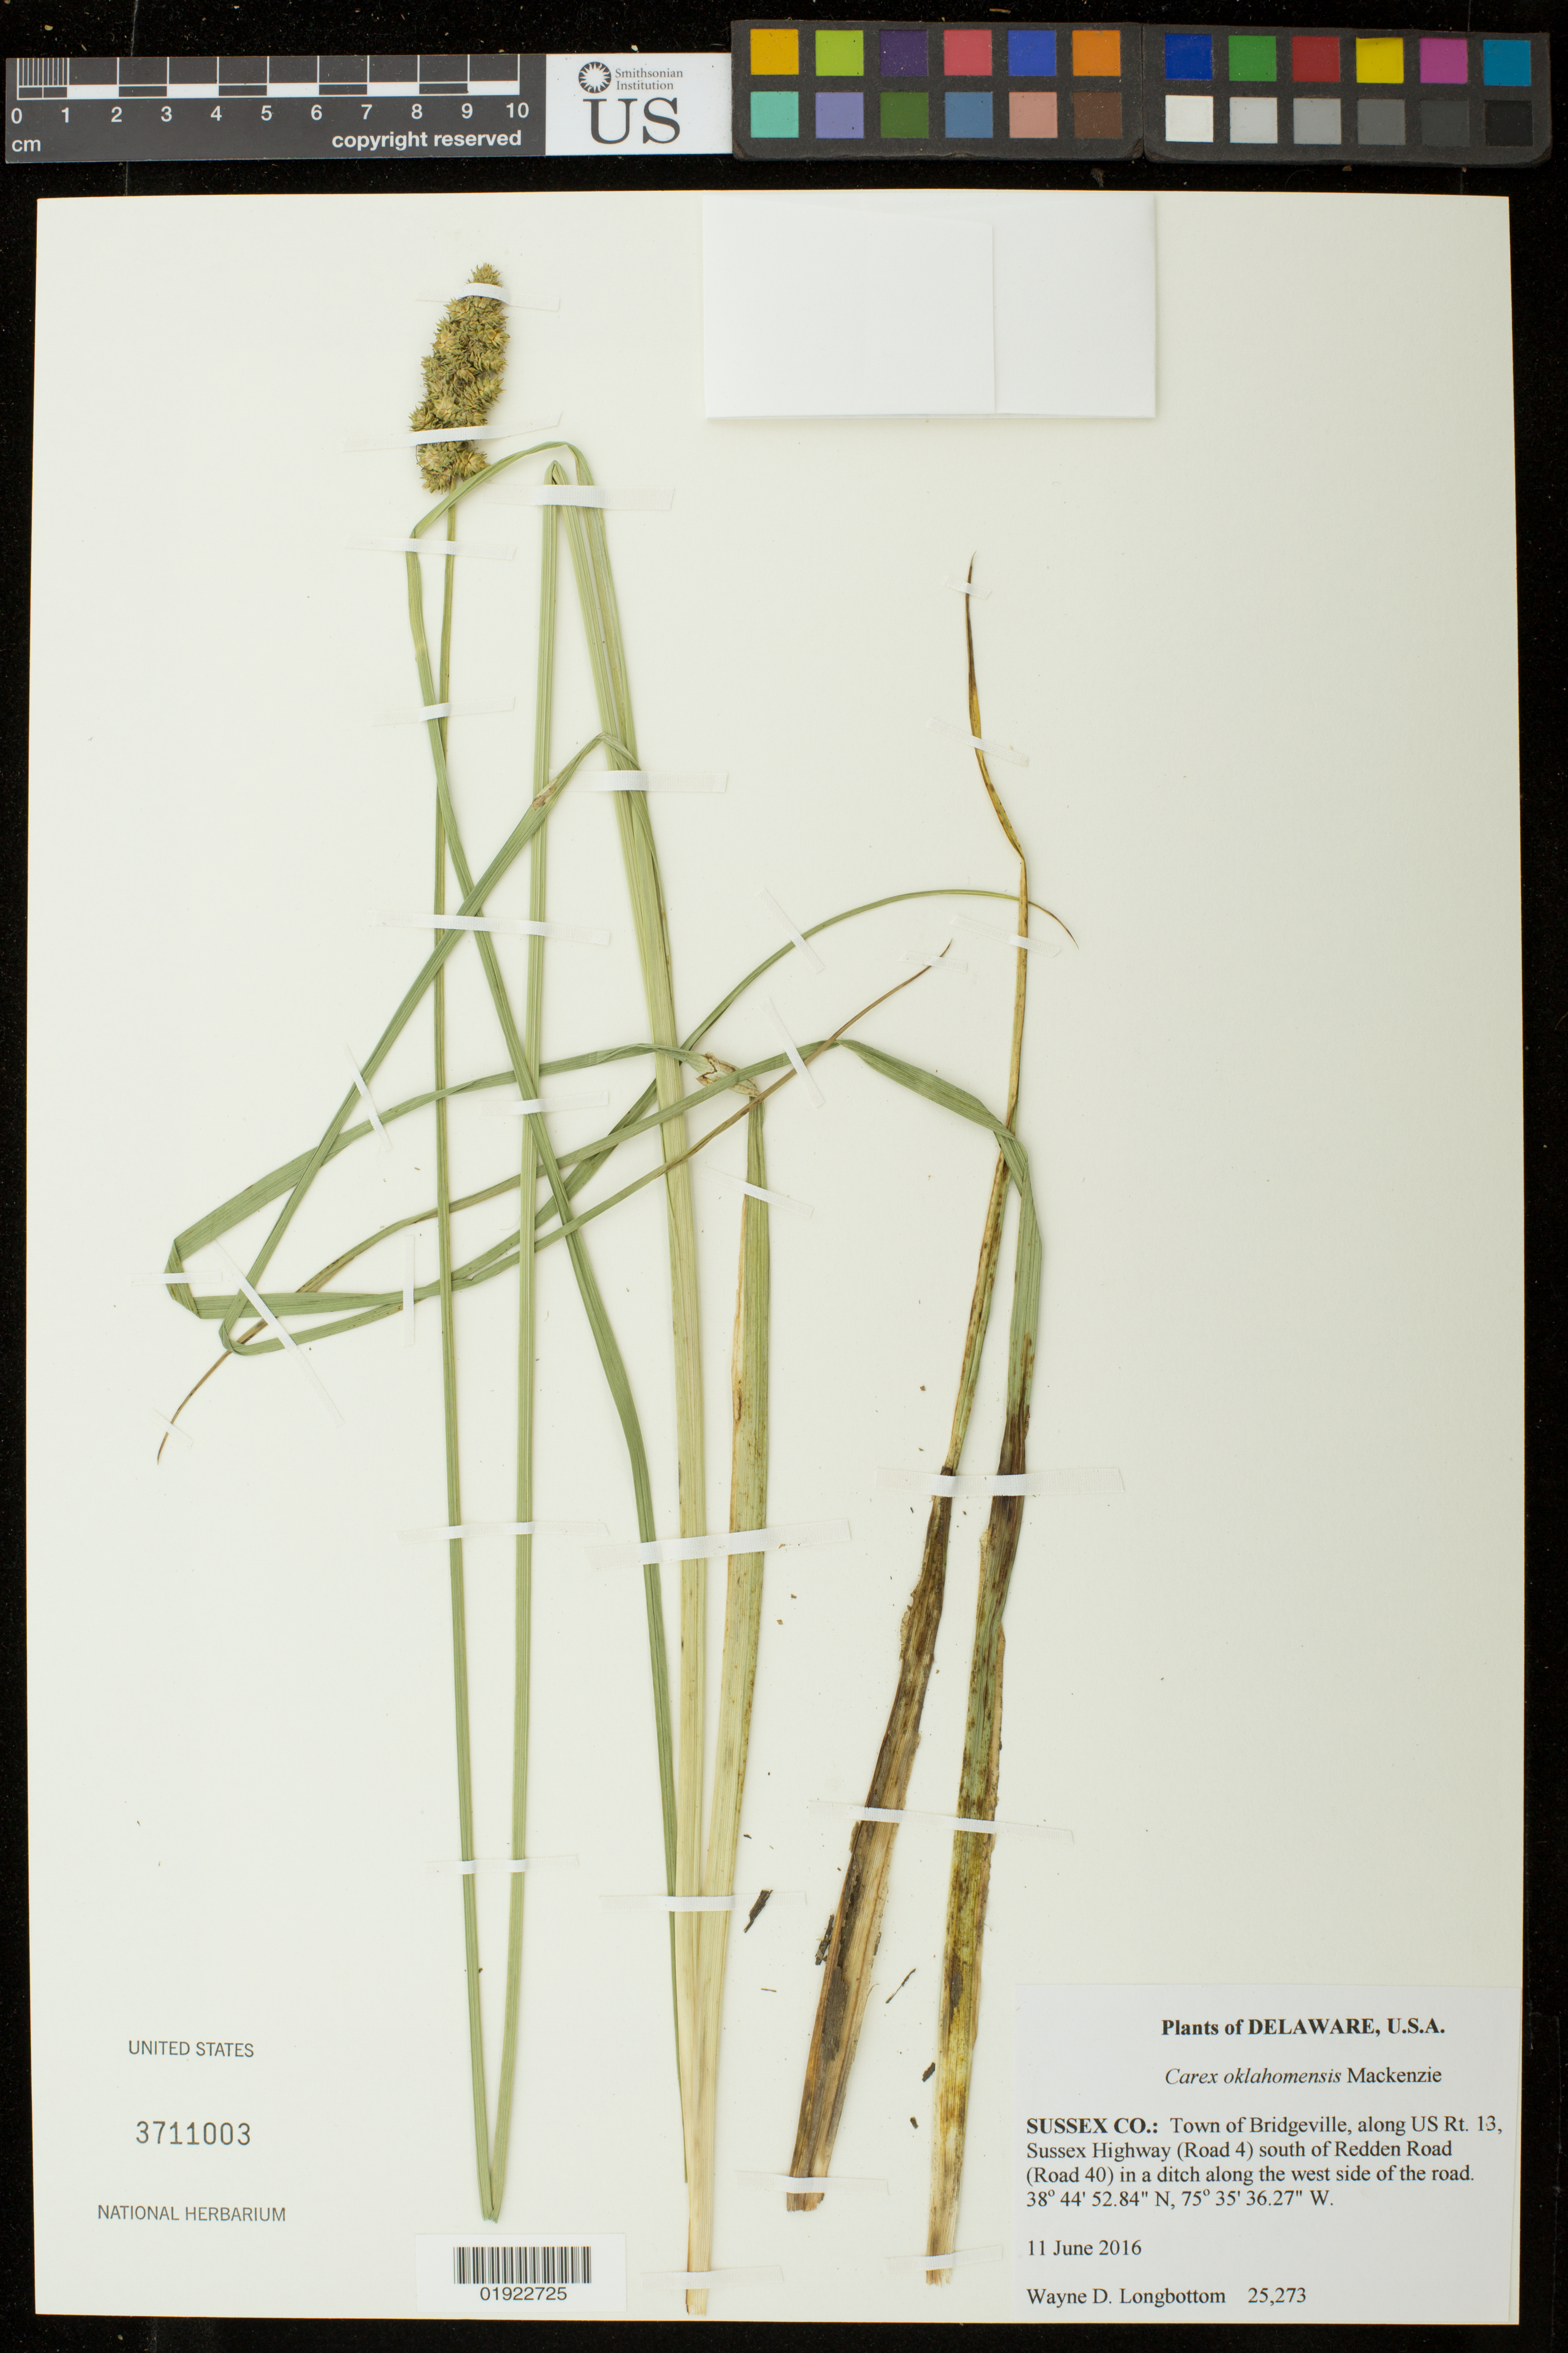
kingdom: Plantae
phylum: Tracheophyta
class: Liliopsida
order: Poales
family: Cyperaceae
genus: Carex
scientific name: Carex oklahomensis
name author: Mack.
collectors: W. D. Longbottom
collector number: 25273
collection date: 2016-06-11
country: United States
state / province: Delaware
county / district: Sussex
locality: Town of Bridgeville, along US Rt. 13, Sussex Highway (Road 4) south of Redden Road (Road 40) in a ditch along the west side of the road.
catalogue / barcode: US 3711003